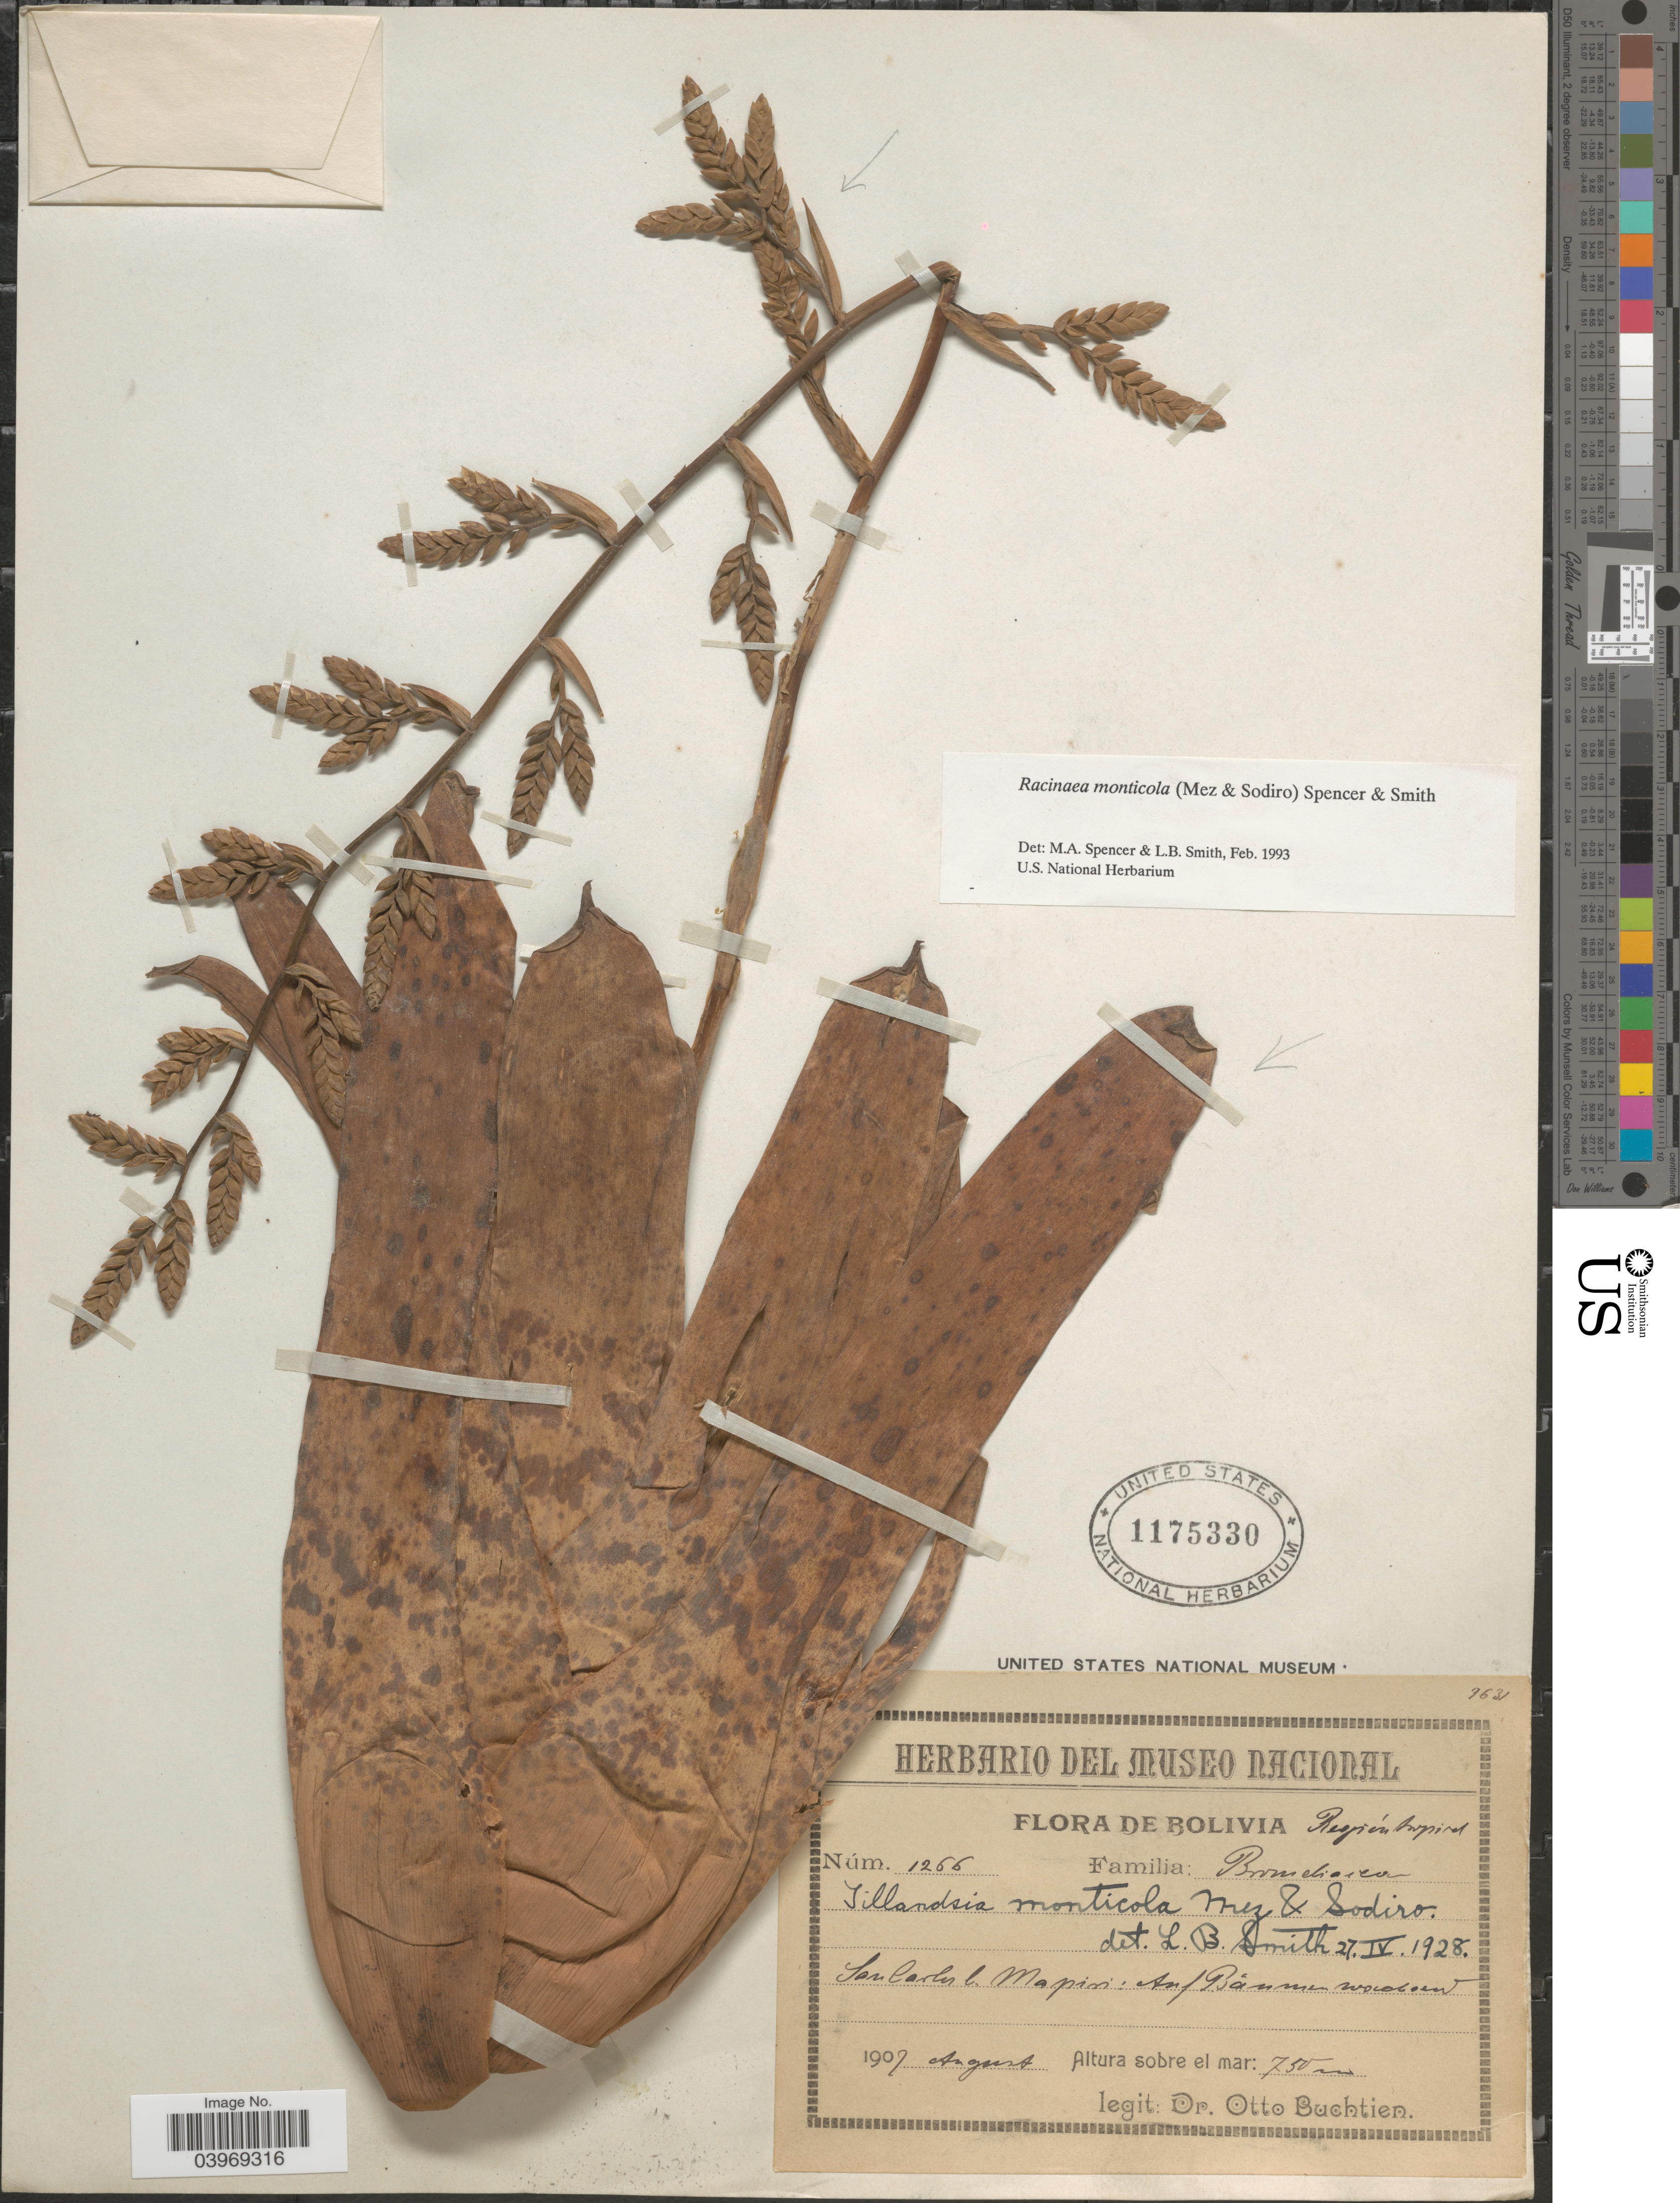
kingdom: Plantae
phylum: Tracheophyta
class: Liliopsida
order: Poales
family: Bromeliaceae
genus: Racinaea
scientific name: Racinaea monticola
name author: (Mez & Sodiro) M.A. Spencer & L.B. Sm.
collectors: O. Buchtien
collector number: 1266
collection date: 1907-08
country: Bolivia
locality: Región tropical. San Carlos b Mapiri: Auf Báumen waldend.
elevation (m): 750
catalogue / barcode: US 1175330